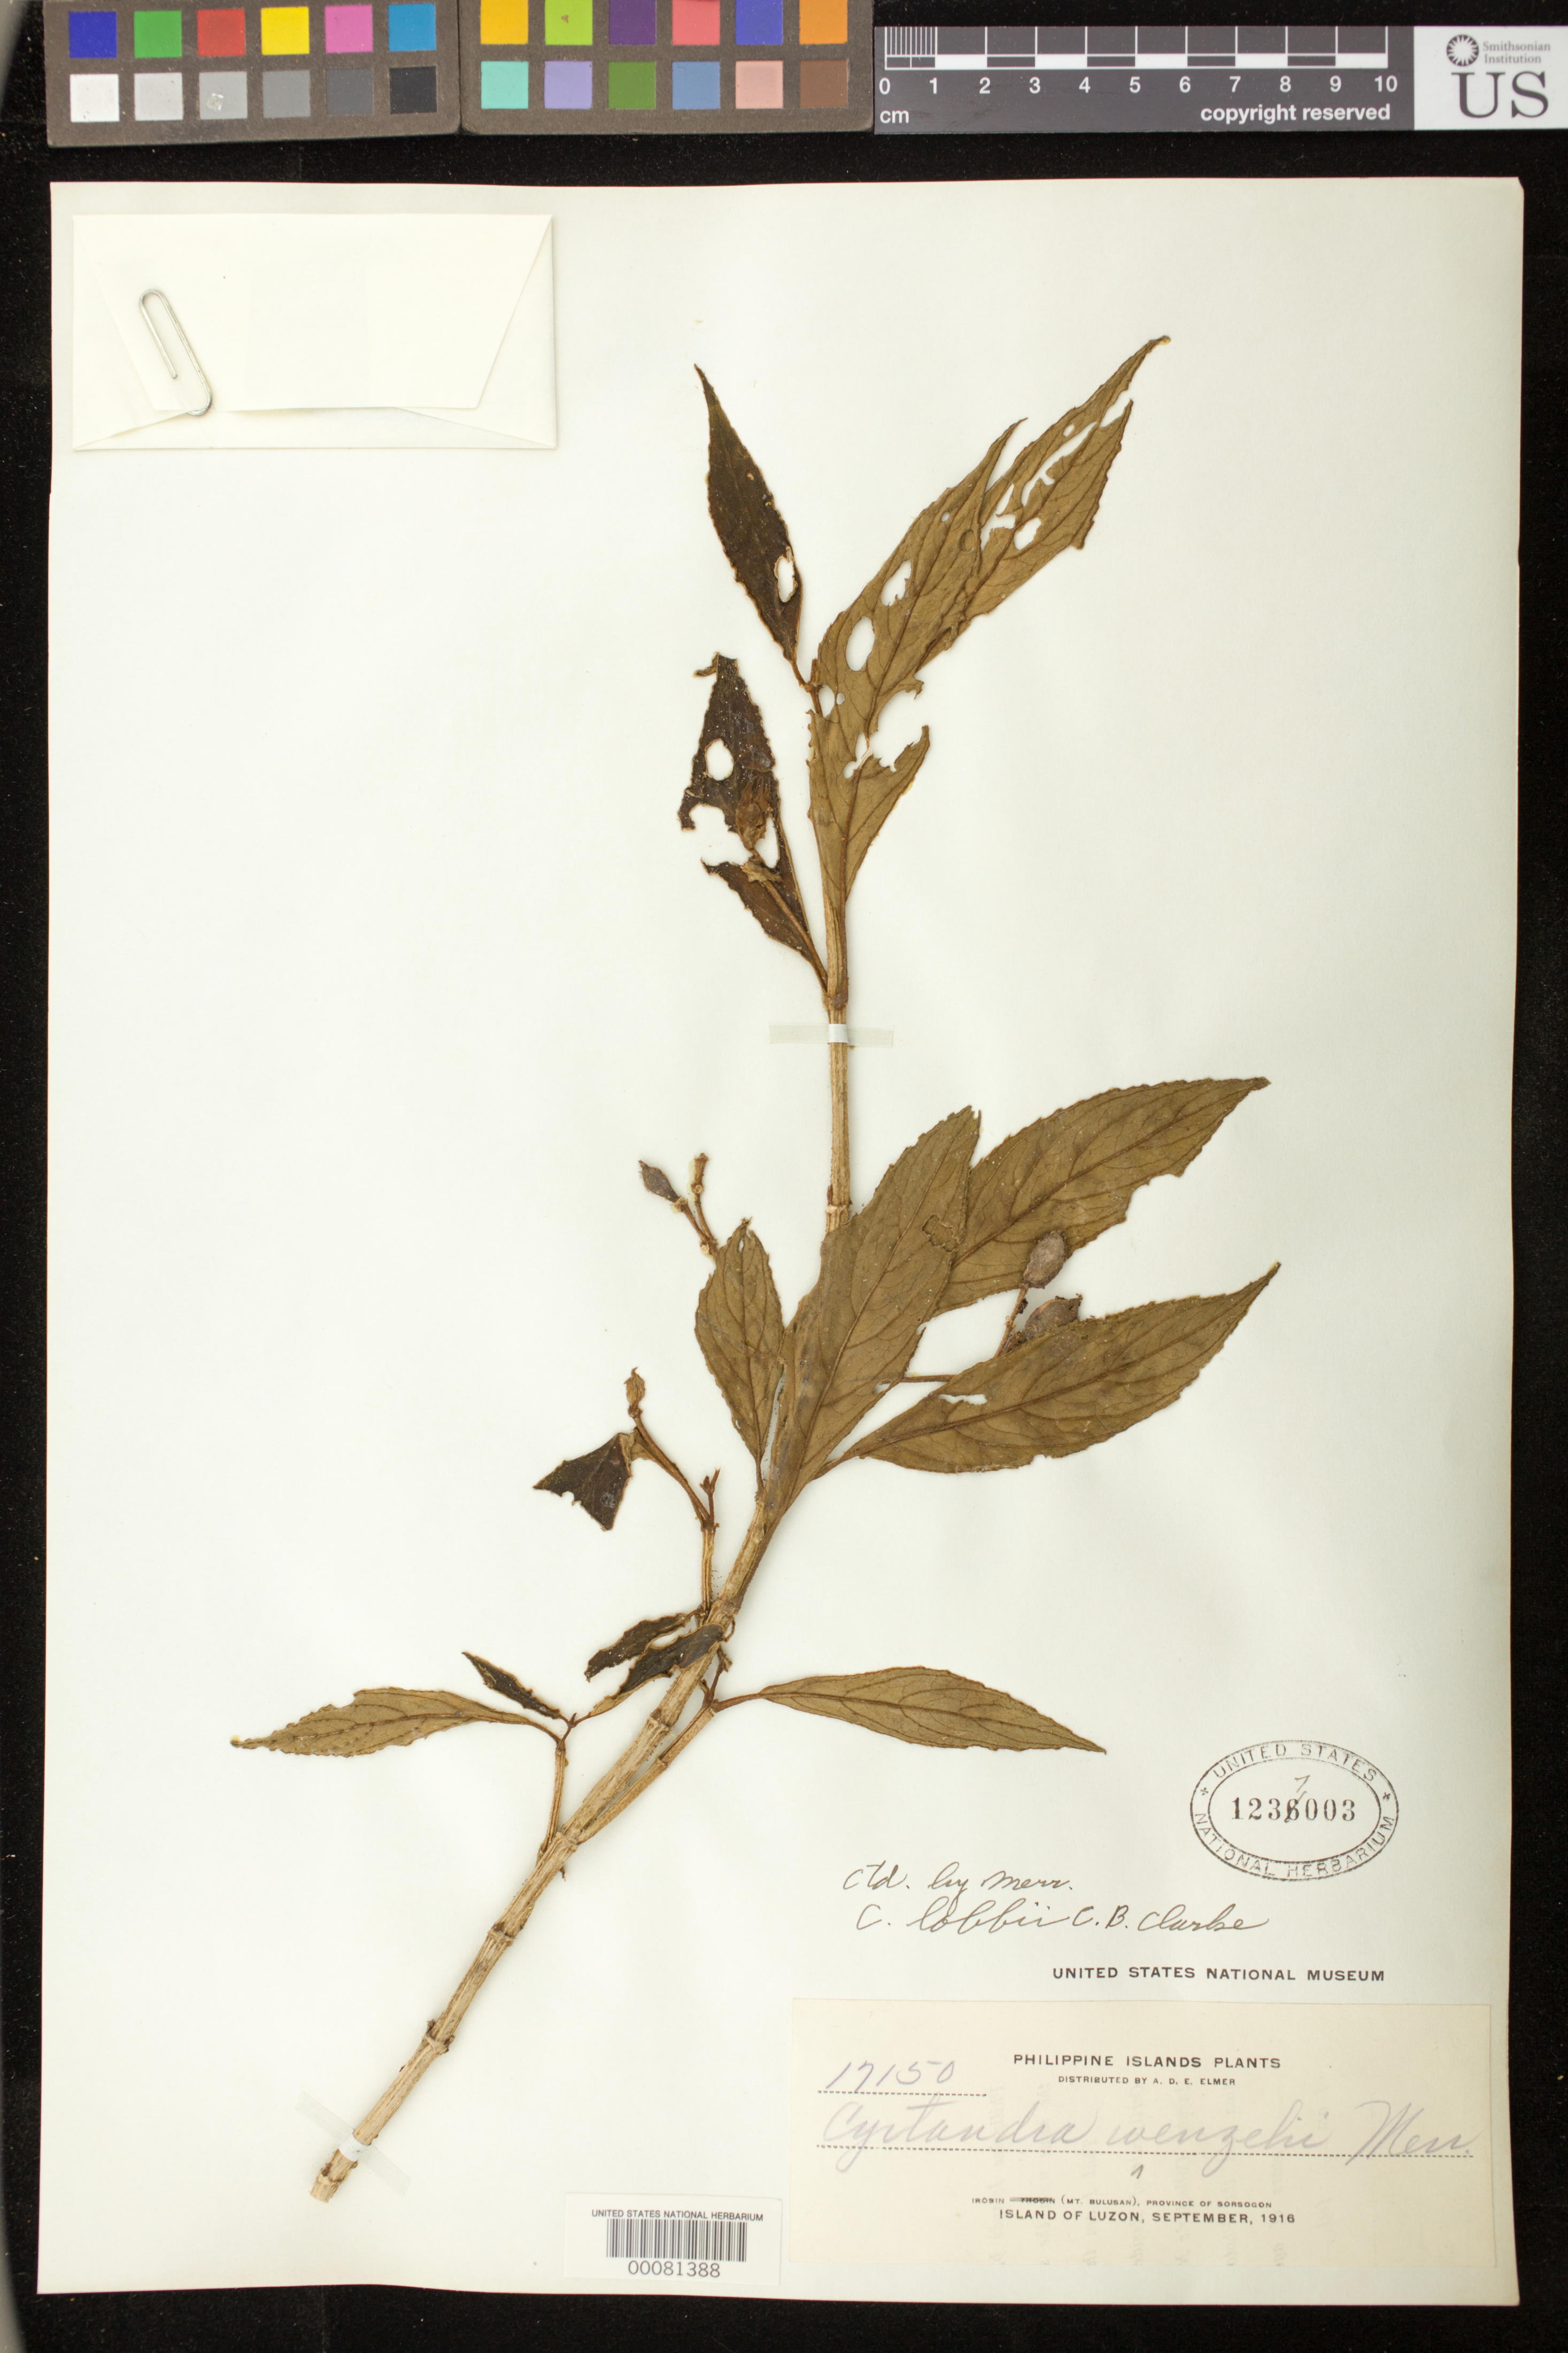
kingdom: Plantae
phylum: Tracheophyta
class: Magnoliopsida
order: Lamiales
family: Gesneriaceae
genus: Cyrtandra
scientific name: Cyrtandra lobbii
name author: C.B. Clarke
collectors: A. D. E. Elmer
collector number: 17150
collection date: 1916-09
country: Philippines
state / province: Bicol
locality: Irosin (Mt. Bulusan), Province of Sorsogon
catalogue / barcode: US 1237003